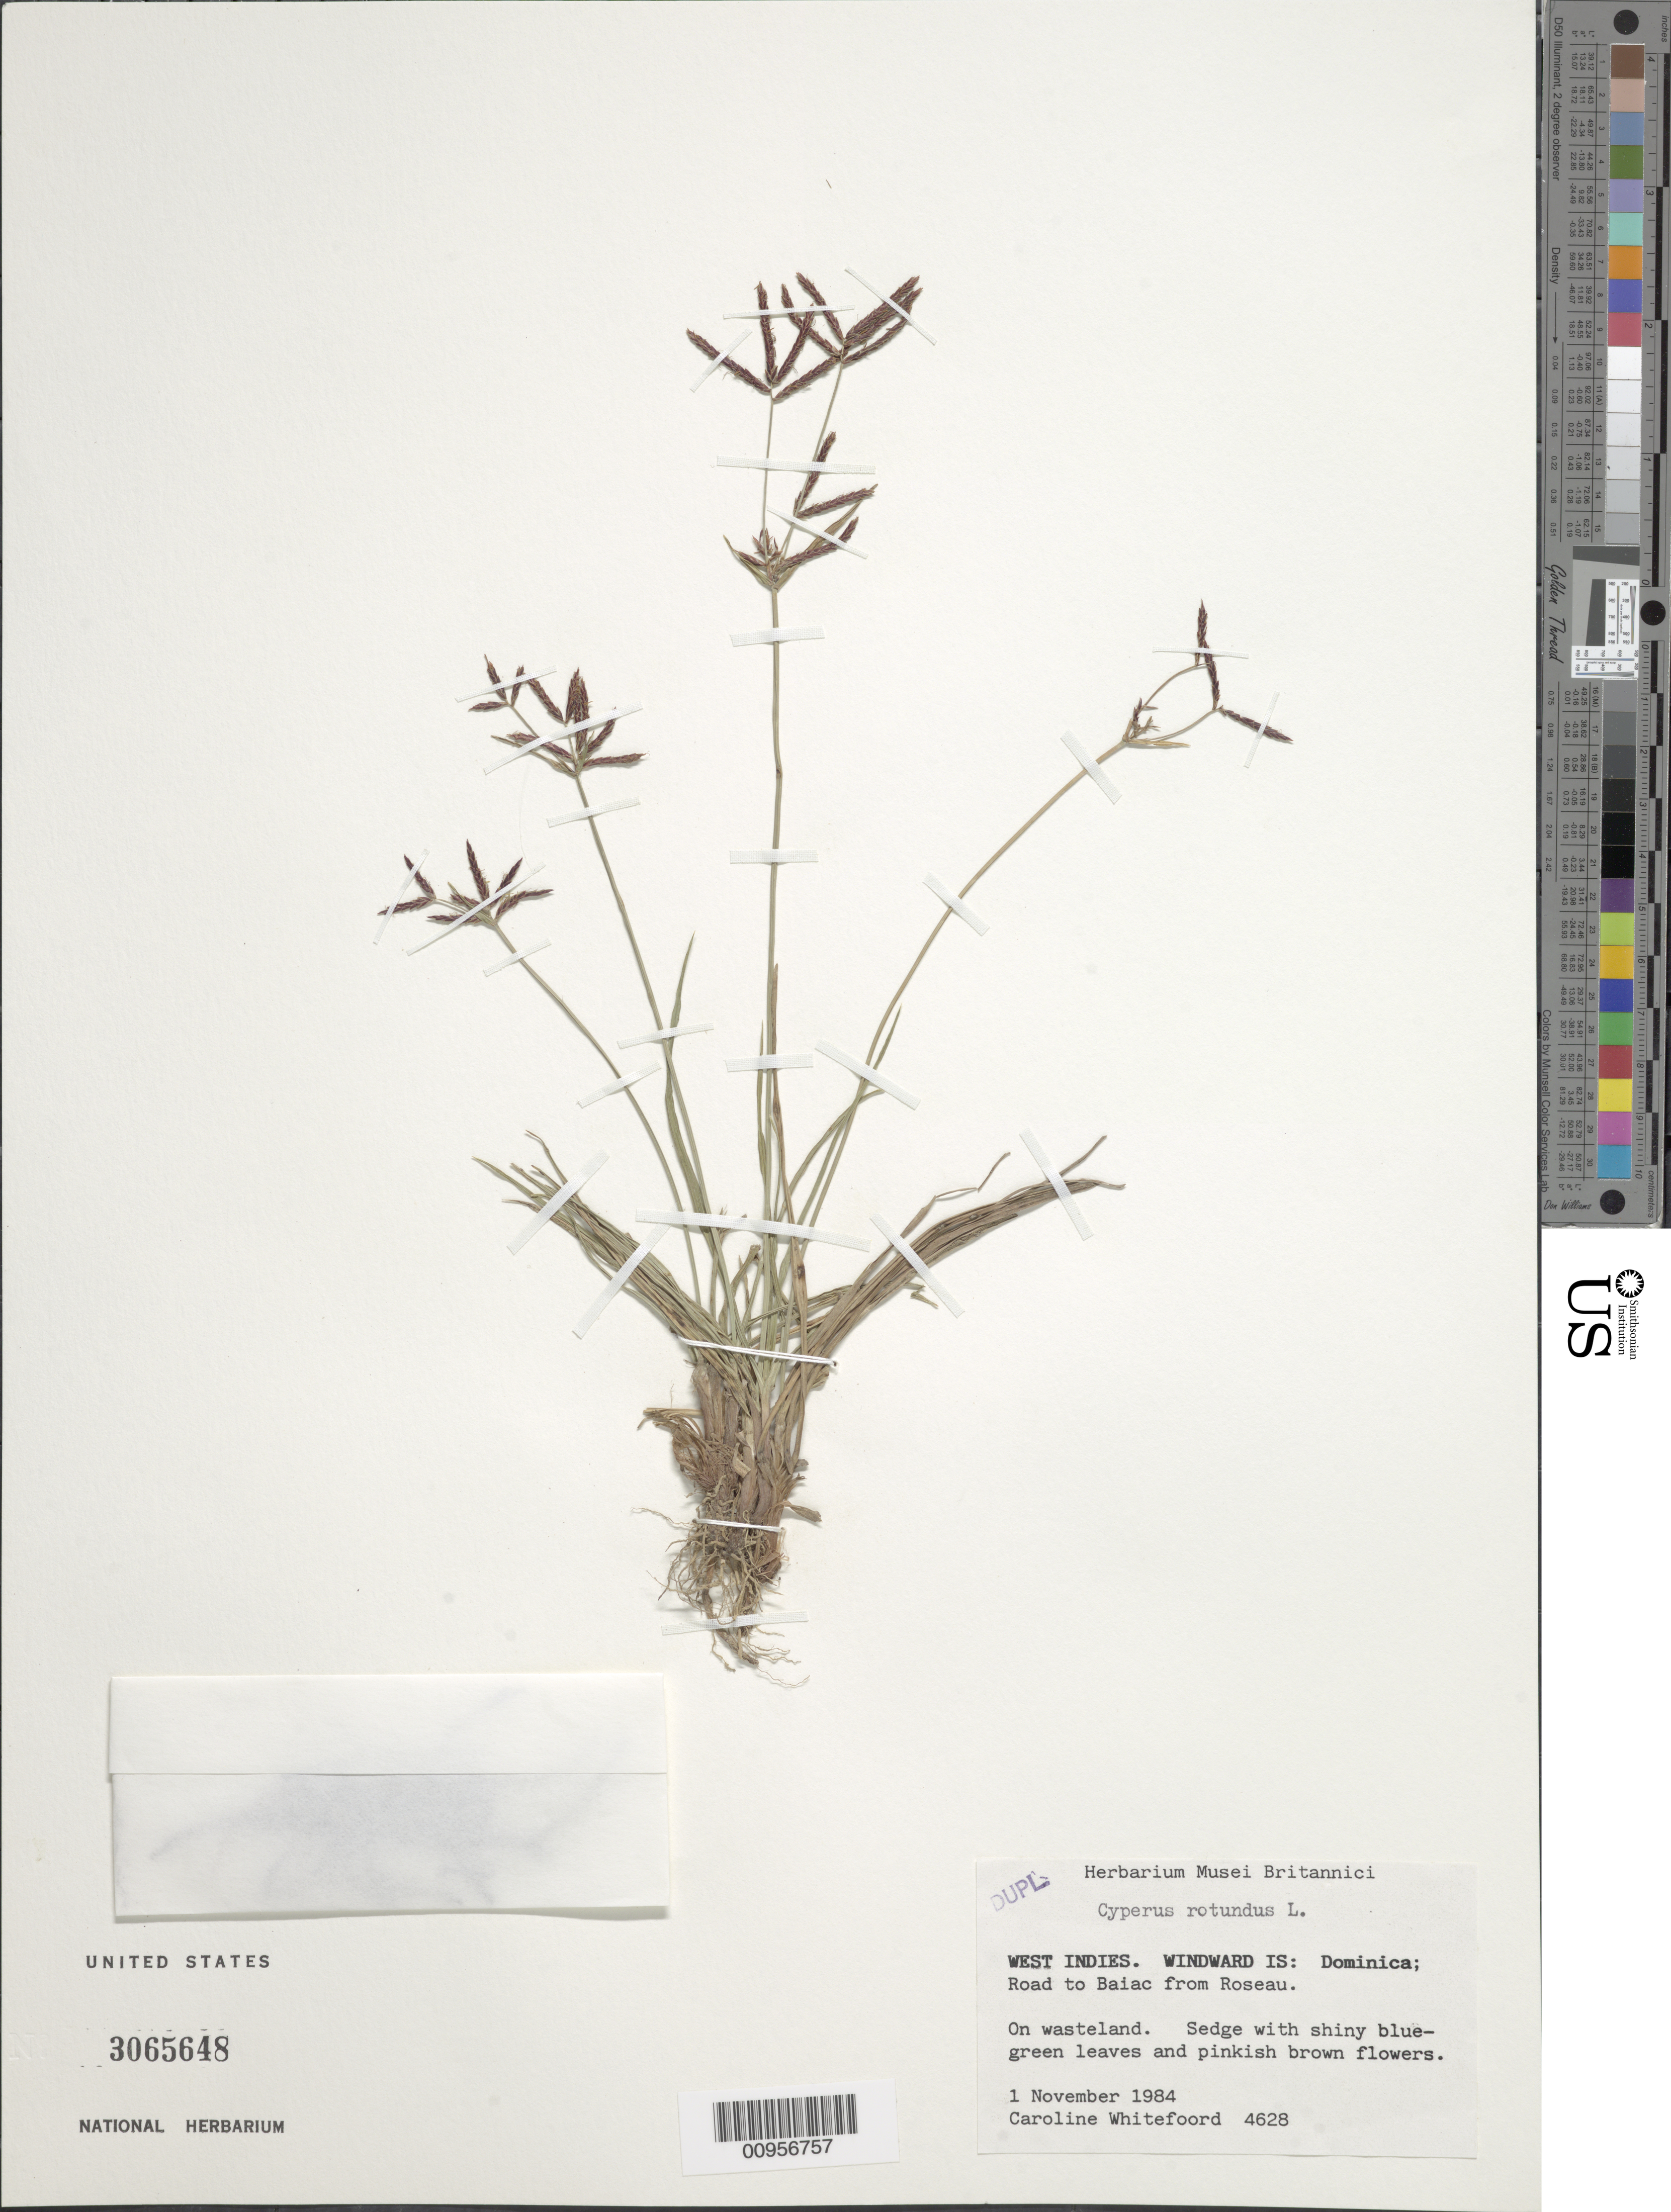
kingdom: Plantae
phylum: Tracheophyta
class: Liliopsida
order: Poales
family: Cyperaceae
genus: Cyperus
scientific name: Cyperus rotundus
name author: L.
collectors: C. Whitefoord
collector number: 4628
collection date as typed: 01 Nov 1984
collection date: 1984-11-01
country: Dominica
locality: Road to Baiac from Roseau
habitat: On wasteland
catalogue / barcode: US 3065648